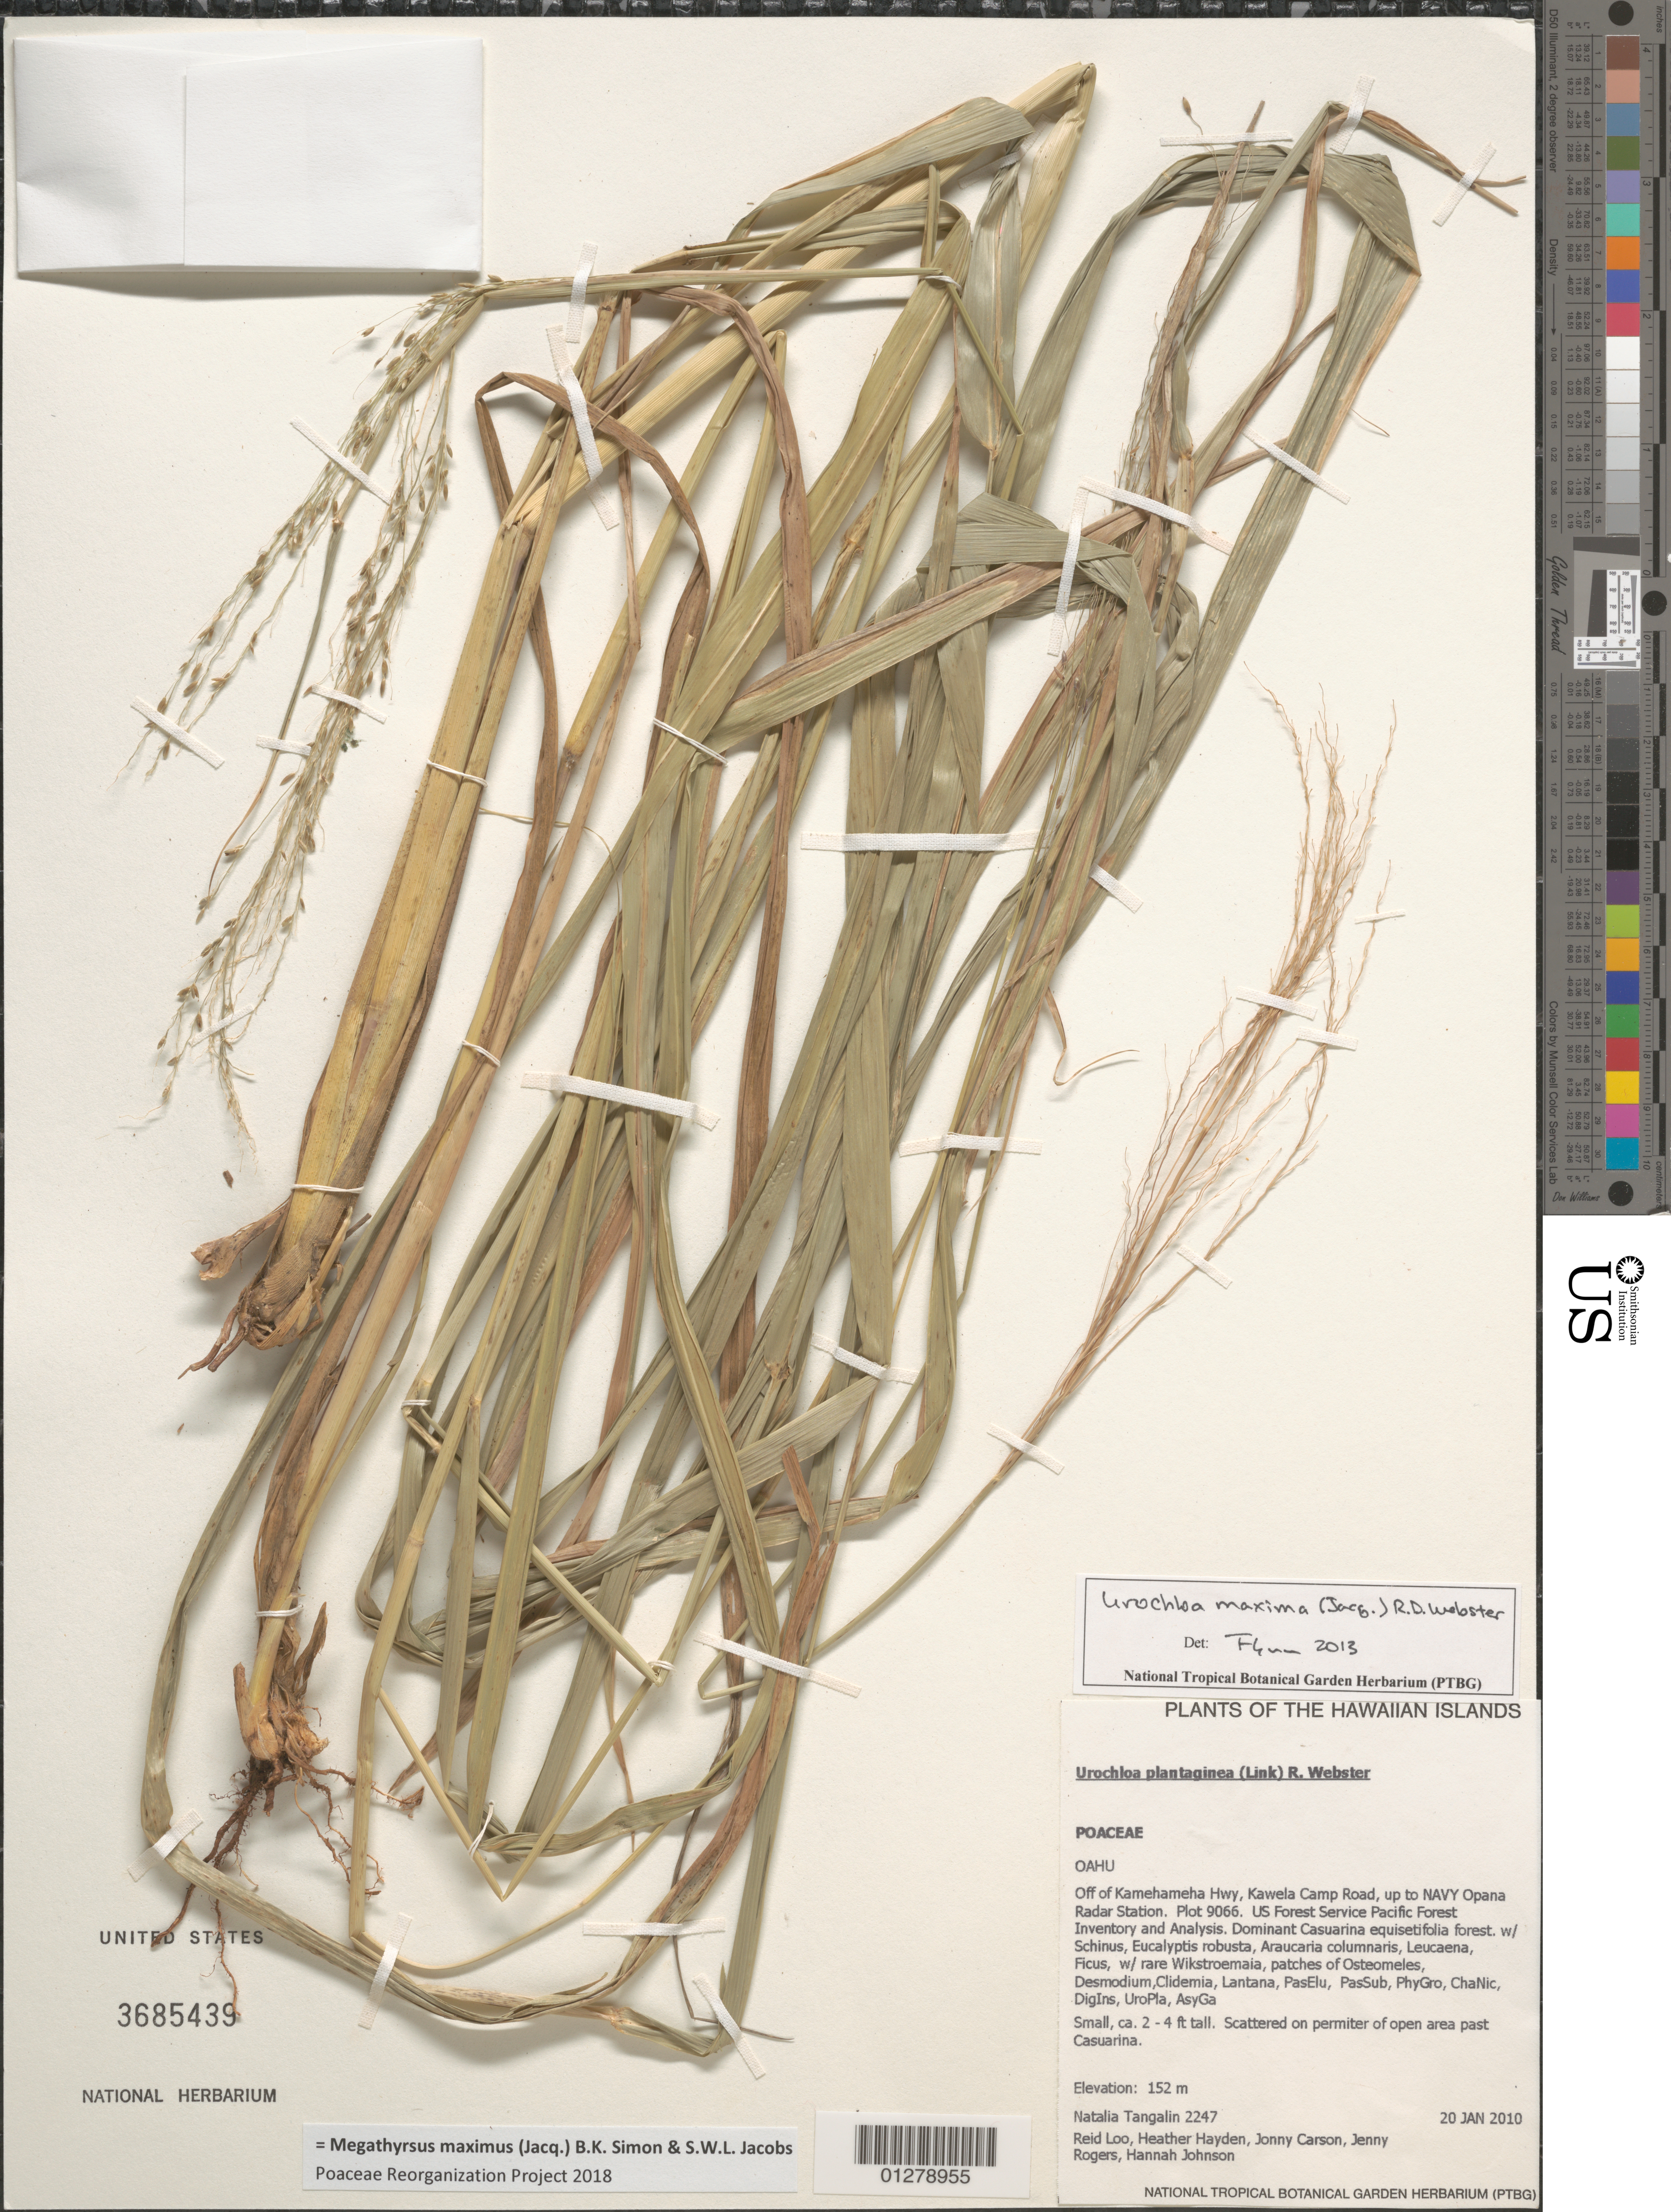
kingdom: Plantae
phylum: Tracheophyta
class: Liliopsida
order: Poales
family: Poaceae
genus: Megathyrsus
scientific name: Megathyrsus maximus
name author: (Jacq.) B.K. Simon & S.W.L. Jacobs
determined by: Poaceae Reorganization Project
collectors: N. Tangalin, R. Loo, H. Hayden, J. Carson, J. Rogers & H. Johnson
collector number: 2247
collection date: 2010-01-20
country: United States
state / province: Hawaii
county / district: Honolulu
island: Oahu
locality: Off of Kamehameha Hwy, Kawela Camp Road, up to NAVY Opana Radar Station, Plot 9066, US Forest Service Inventory and Analysis.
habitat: Forest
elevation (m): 152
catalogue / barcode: US 3685439